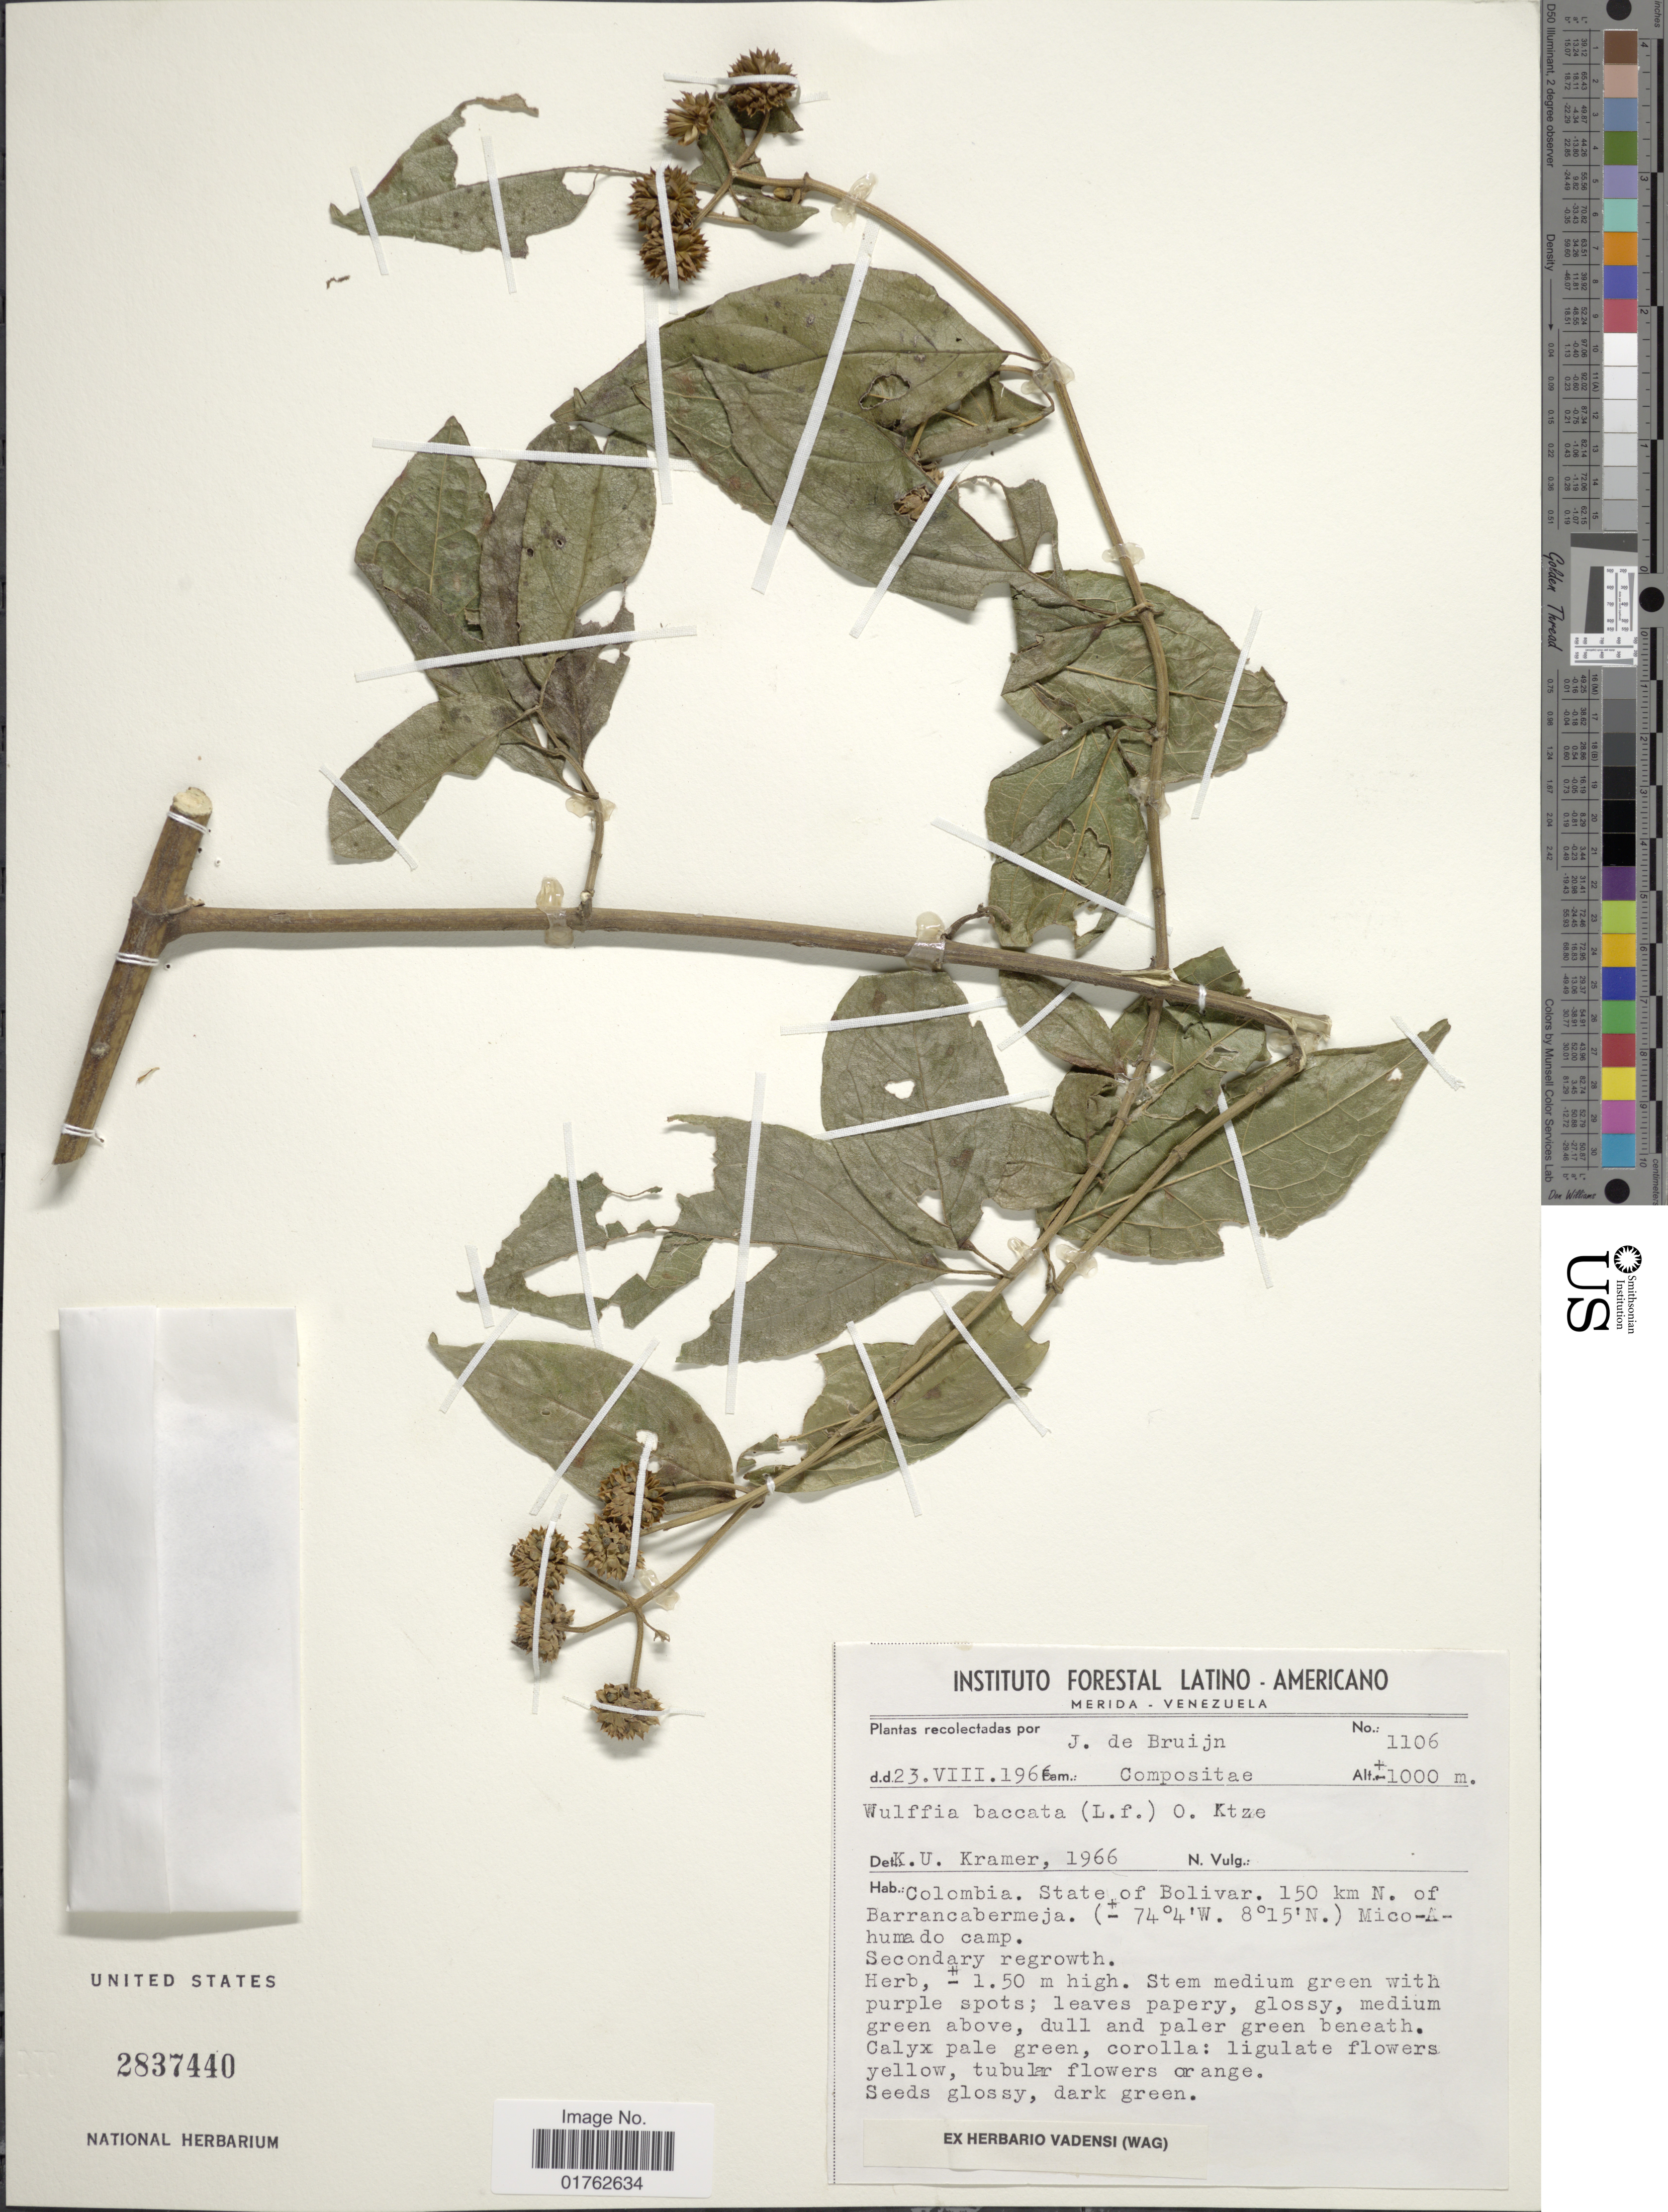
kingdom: Plantae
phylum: Tracheophyta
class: Magnoliopsida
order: Asterales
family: Asteraceae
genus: Wulffia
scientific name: Wulffia baccata var. baccata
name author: (L.) Kuntze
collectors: J. Bruijn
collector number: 1106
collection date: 1966-08-23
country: Colombia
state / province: Bolívar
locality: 150 km N. of Barrancabermeja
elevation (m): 1000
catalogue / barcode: US 2837440